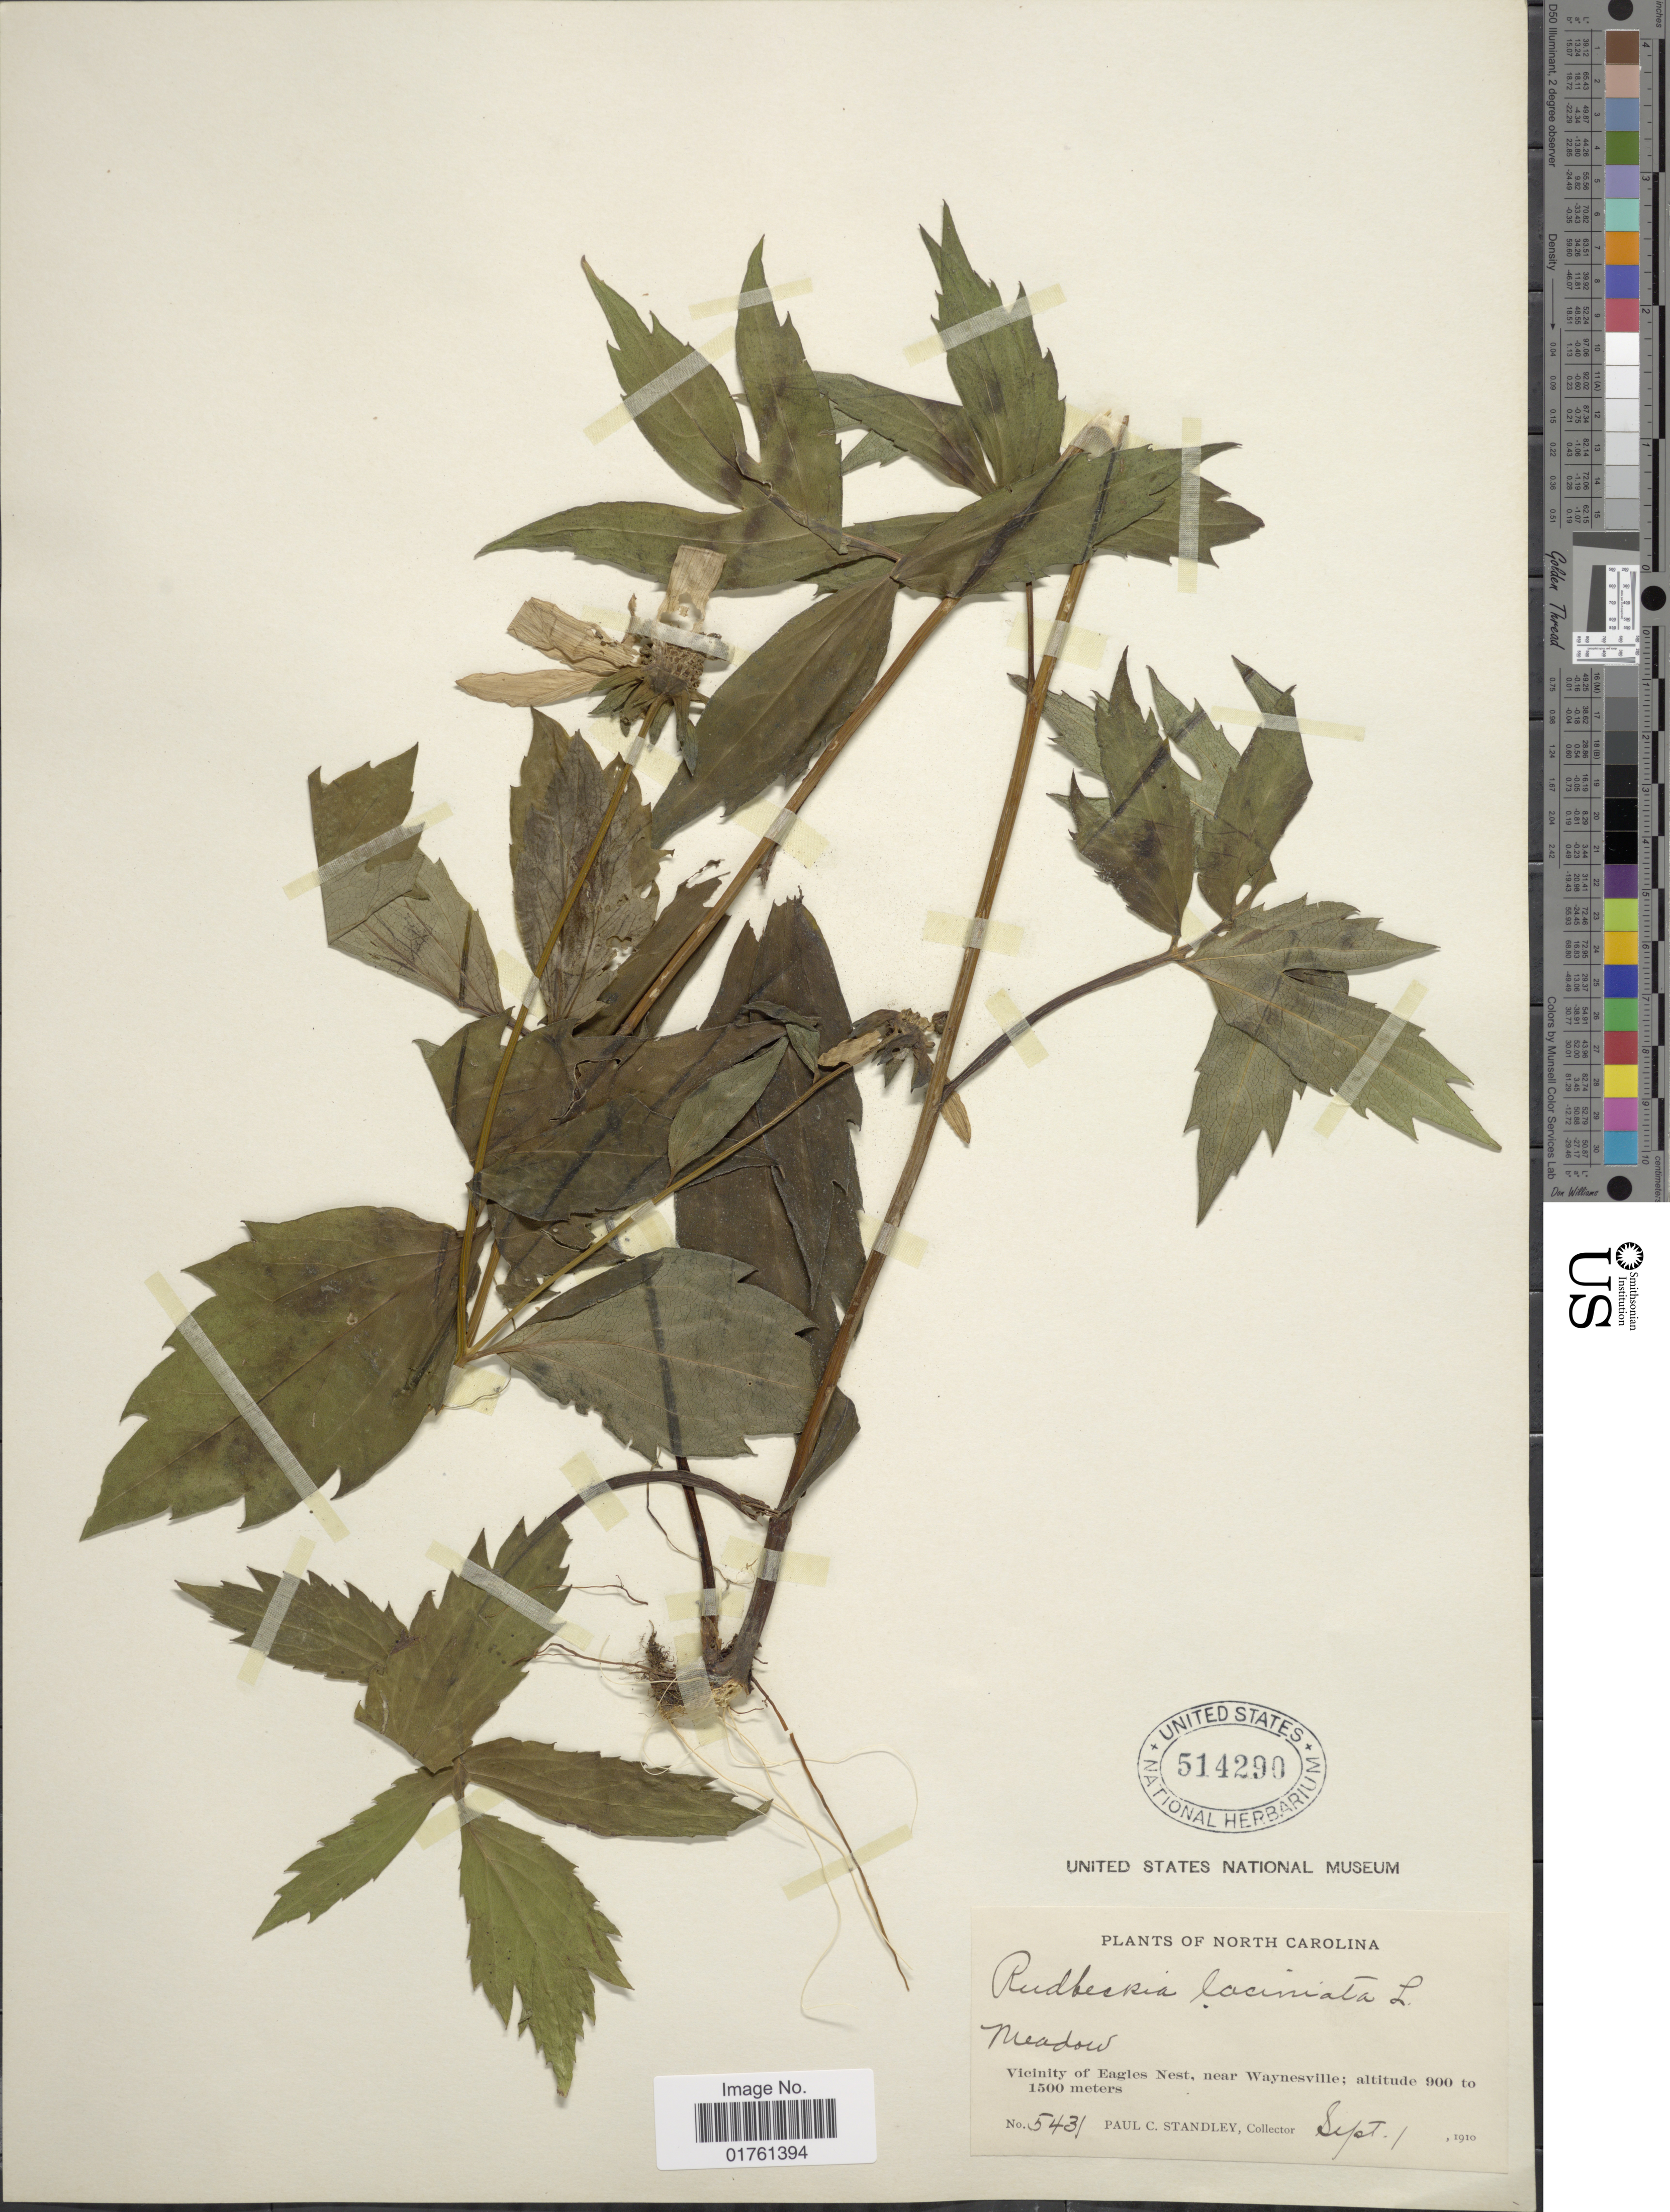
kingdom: Plantae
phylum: Tracheophyta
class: Magnoliopsida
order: Asterales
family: Asteraceae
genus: Rudbeckia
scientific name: Rudbeckia laciniata var. humulis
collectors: P. C. Standley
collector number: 5431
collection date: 1910-09-01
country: United States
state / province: North Carolina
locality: Meadow, Vicinity of Eafles Nest, near Waynesville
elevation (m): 900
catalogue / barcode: US 514290